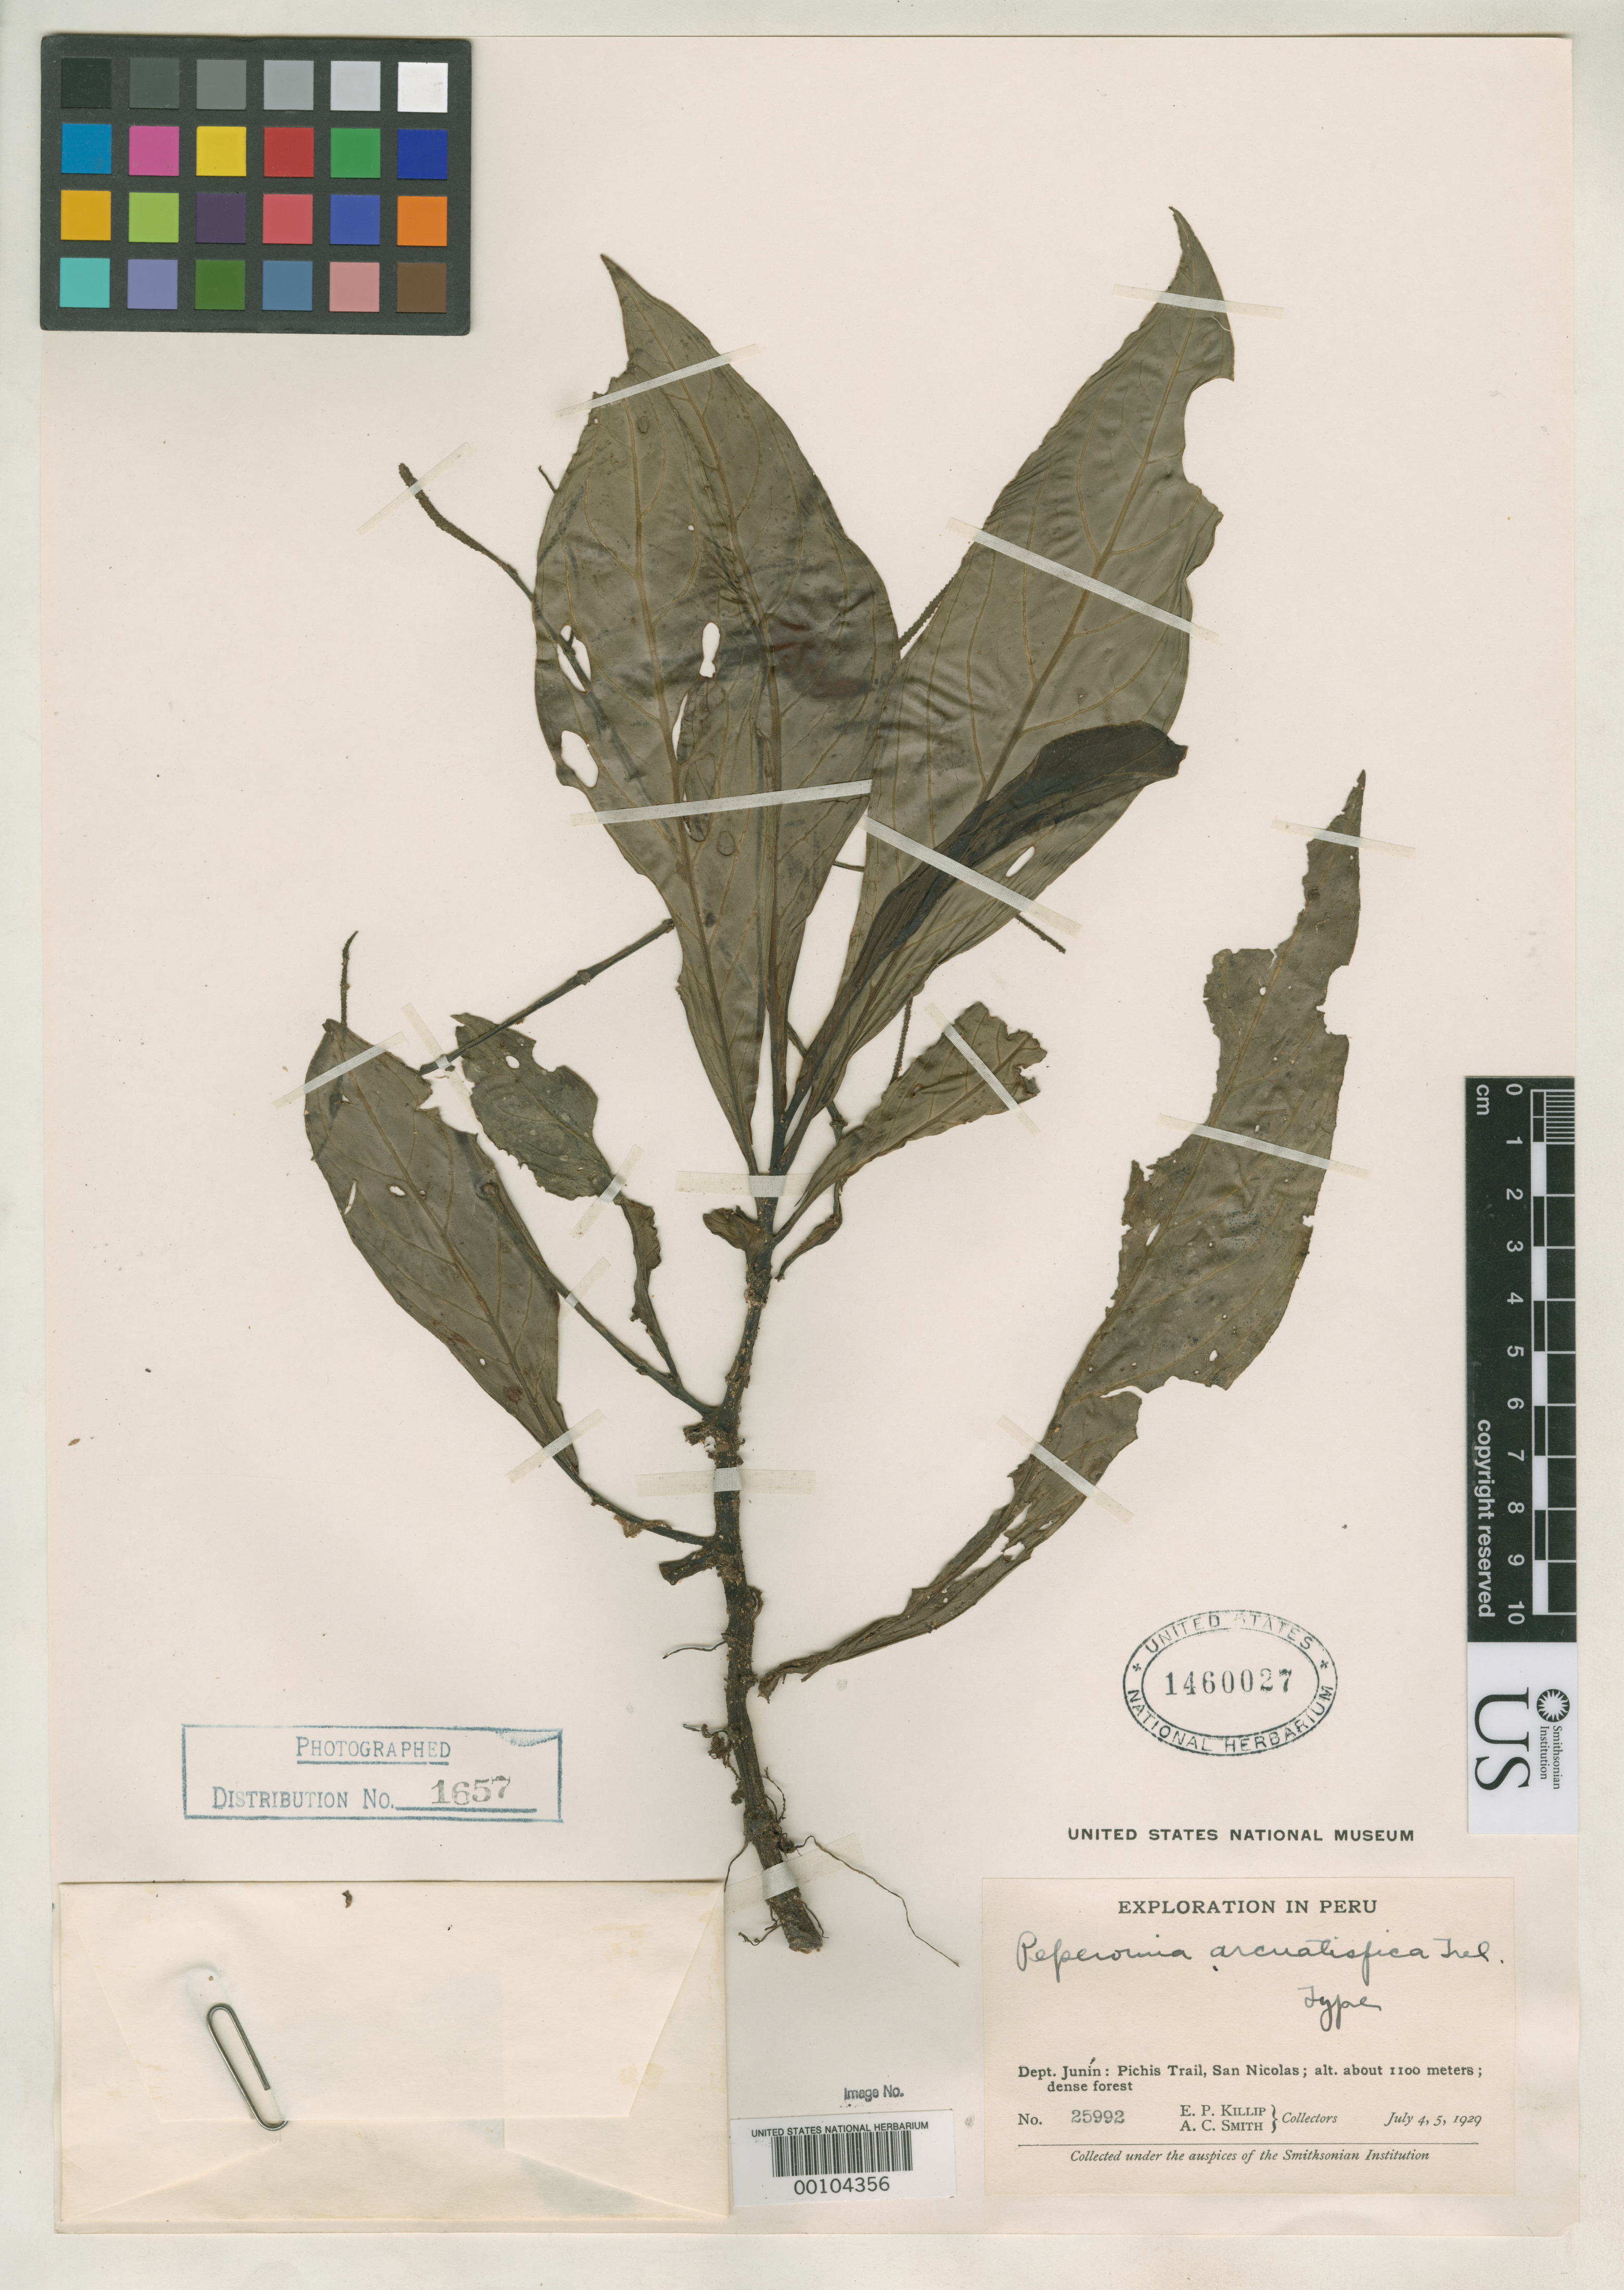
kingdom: Plantae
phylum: Tracheophyta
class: Magnoliopsida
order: Piperales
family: Piperaceae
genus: Peperomia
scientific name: Peperomia arcuatispica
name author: Trel. in J.F. Macbr.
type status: Holotype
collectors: E. P. Killip & A. C. Smith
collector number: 25992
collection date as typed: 04 Jul 1929 to 05 Jul 1929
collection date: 1929-07-04/1929-07-05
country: Peru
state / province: Junín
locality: Pichis Trail, San Nicolas.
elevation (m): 1100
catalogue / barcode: US 1460027